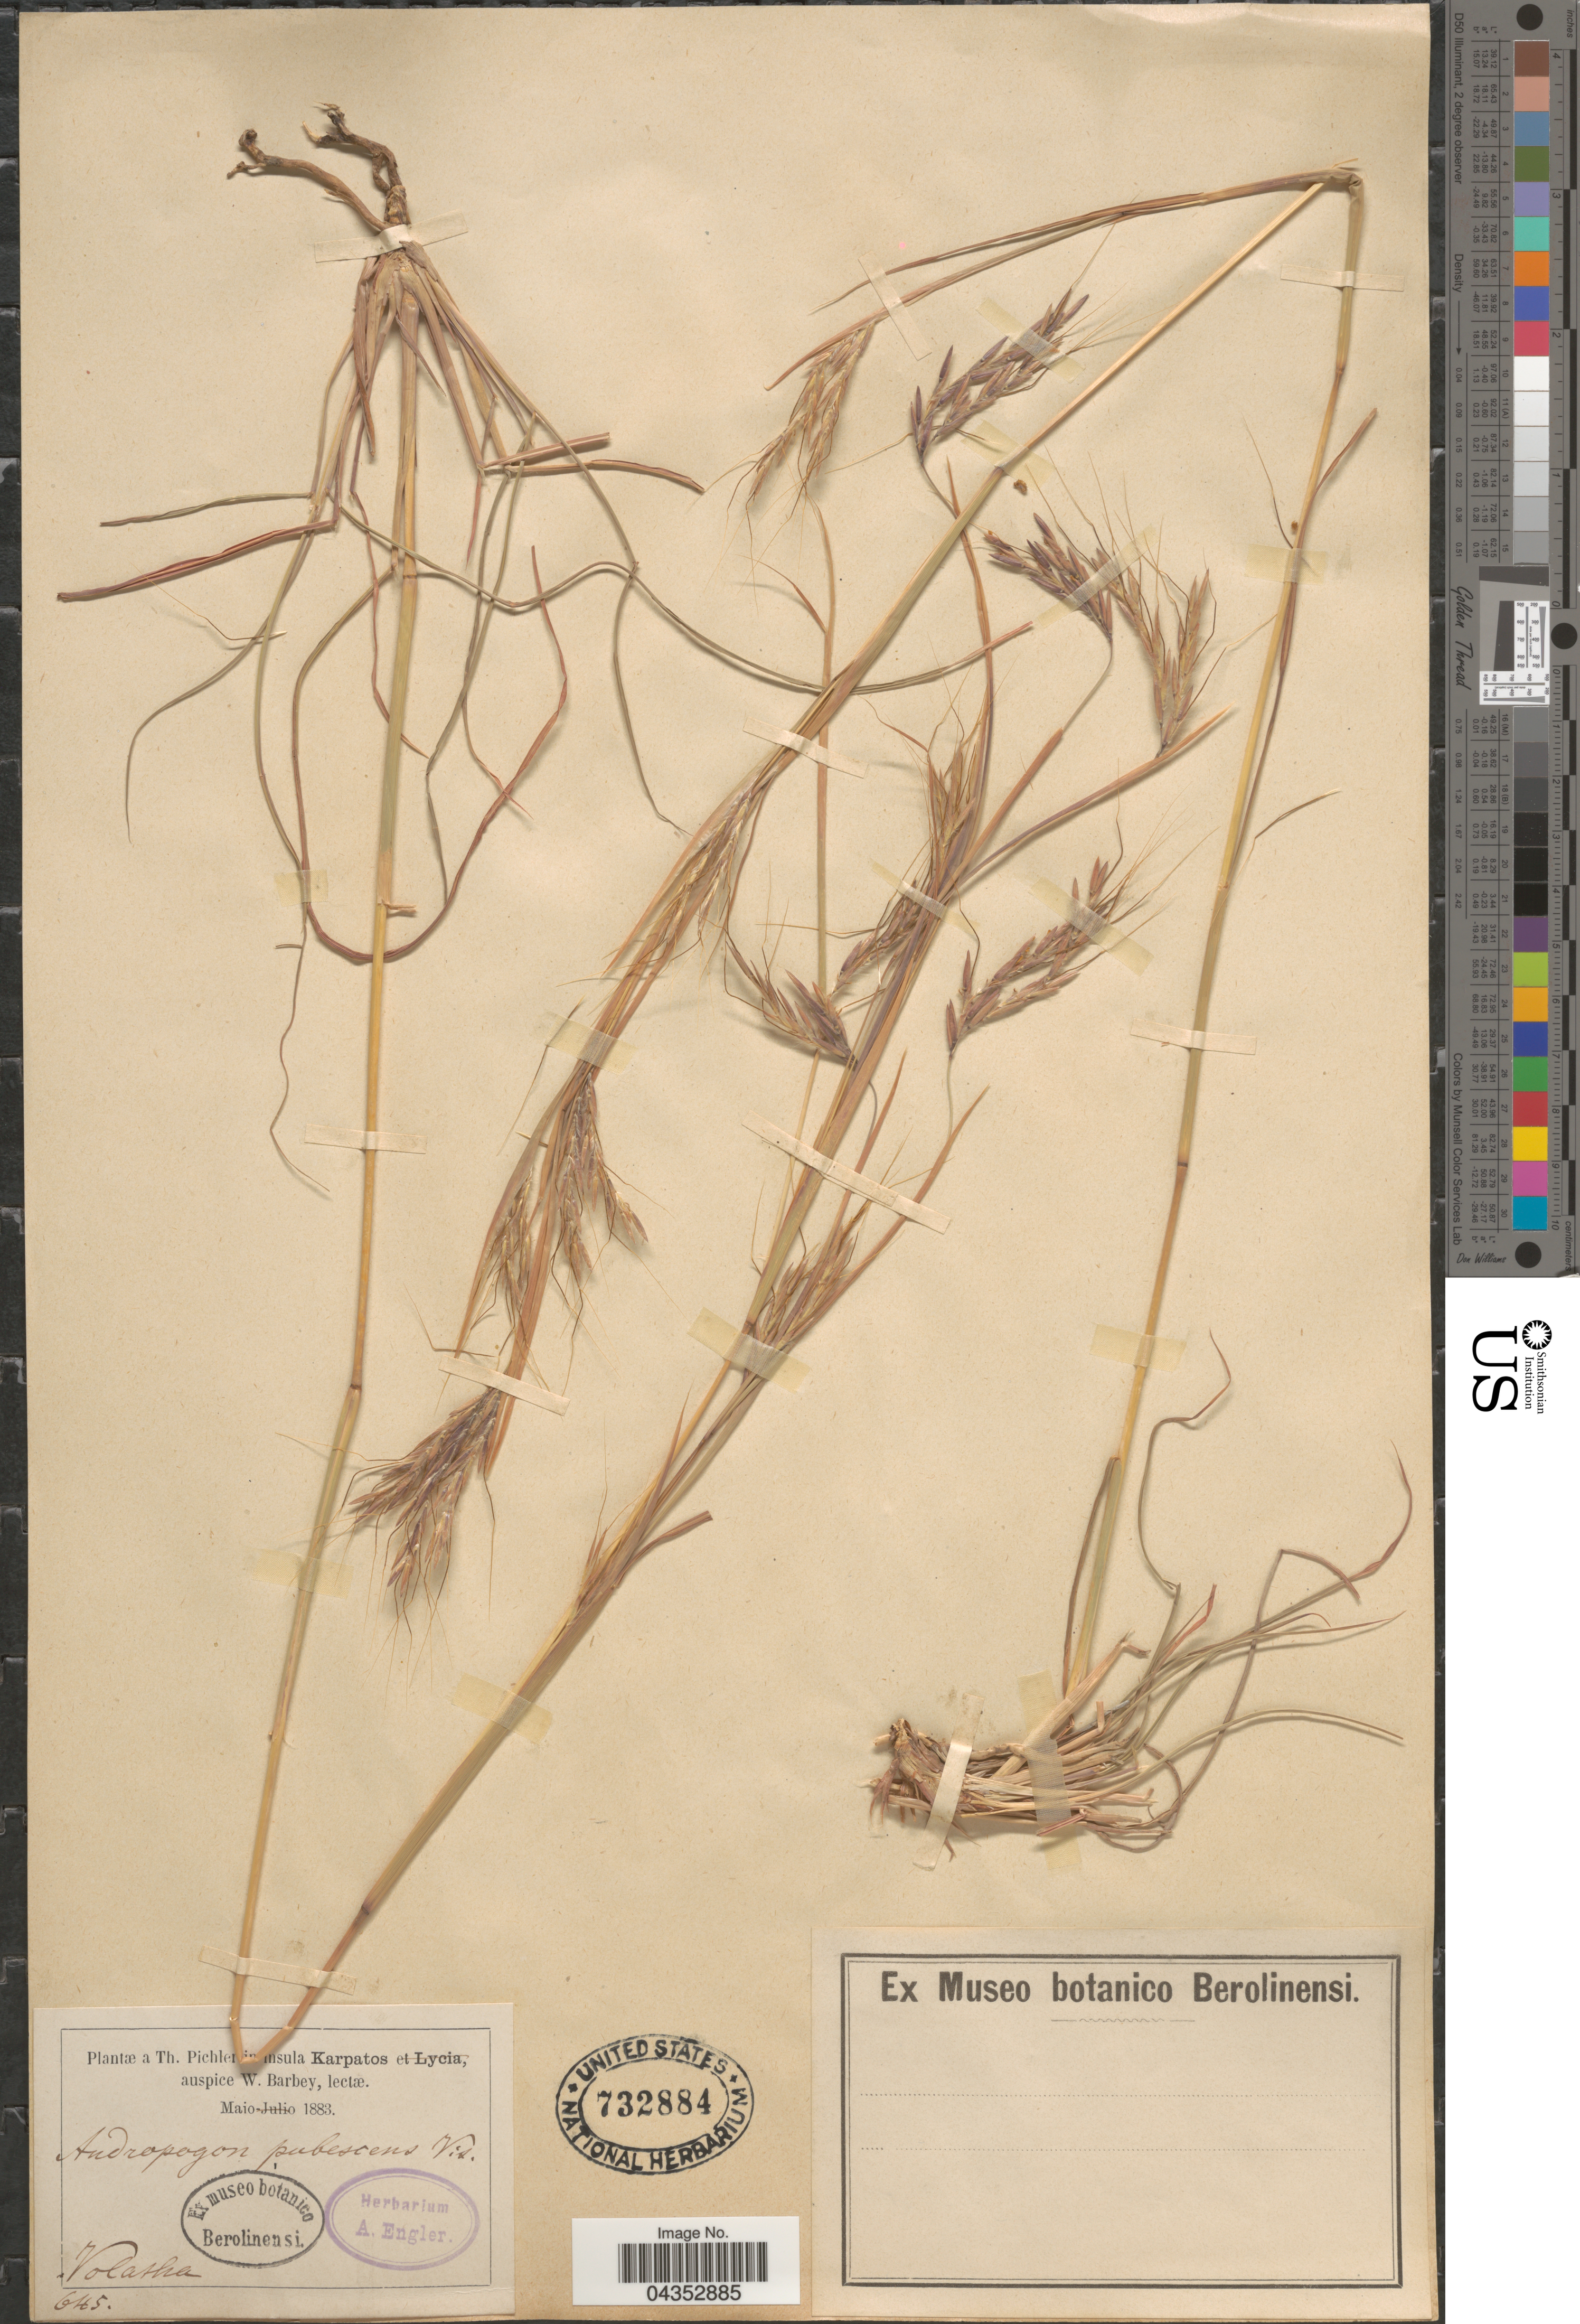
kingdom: Plantae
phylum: Tracheophyta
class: Liliopsida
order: Poales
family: Poaceae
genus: Hyparrhenia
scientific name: Hyparrhenia hirta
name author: (L.) Stapf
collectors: T. Pichler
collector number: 645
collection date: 1883-05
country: Greece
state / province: South Aegean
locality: Insula Karpatos. Volatha.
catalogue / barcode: US 732884